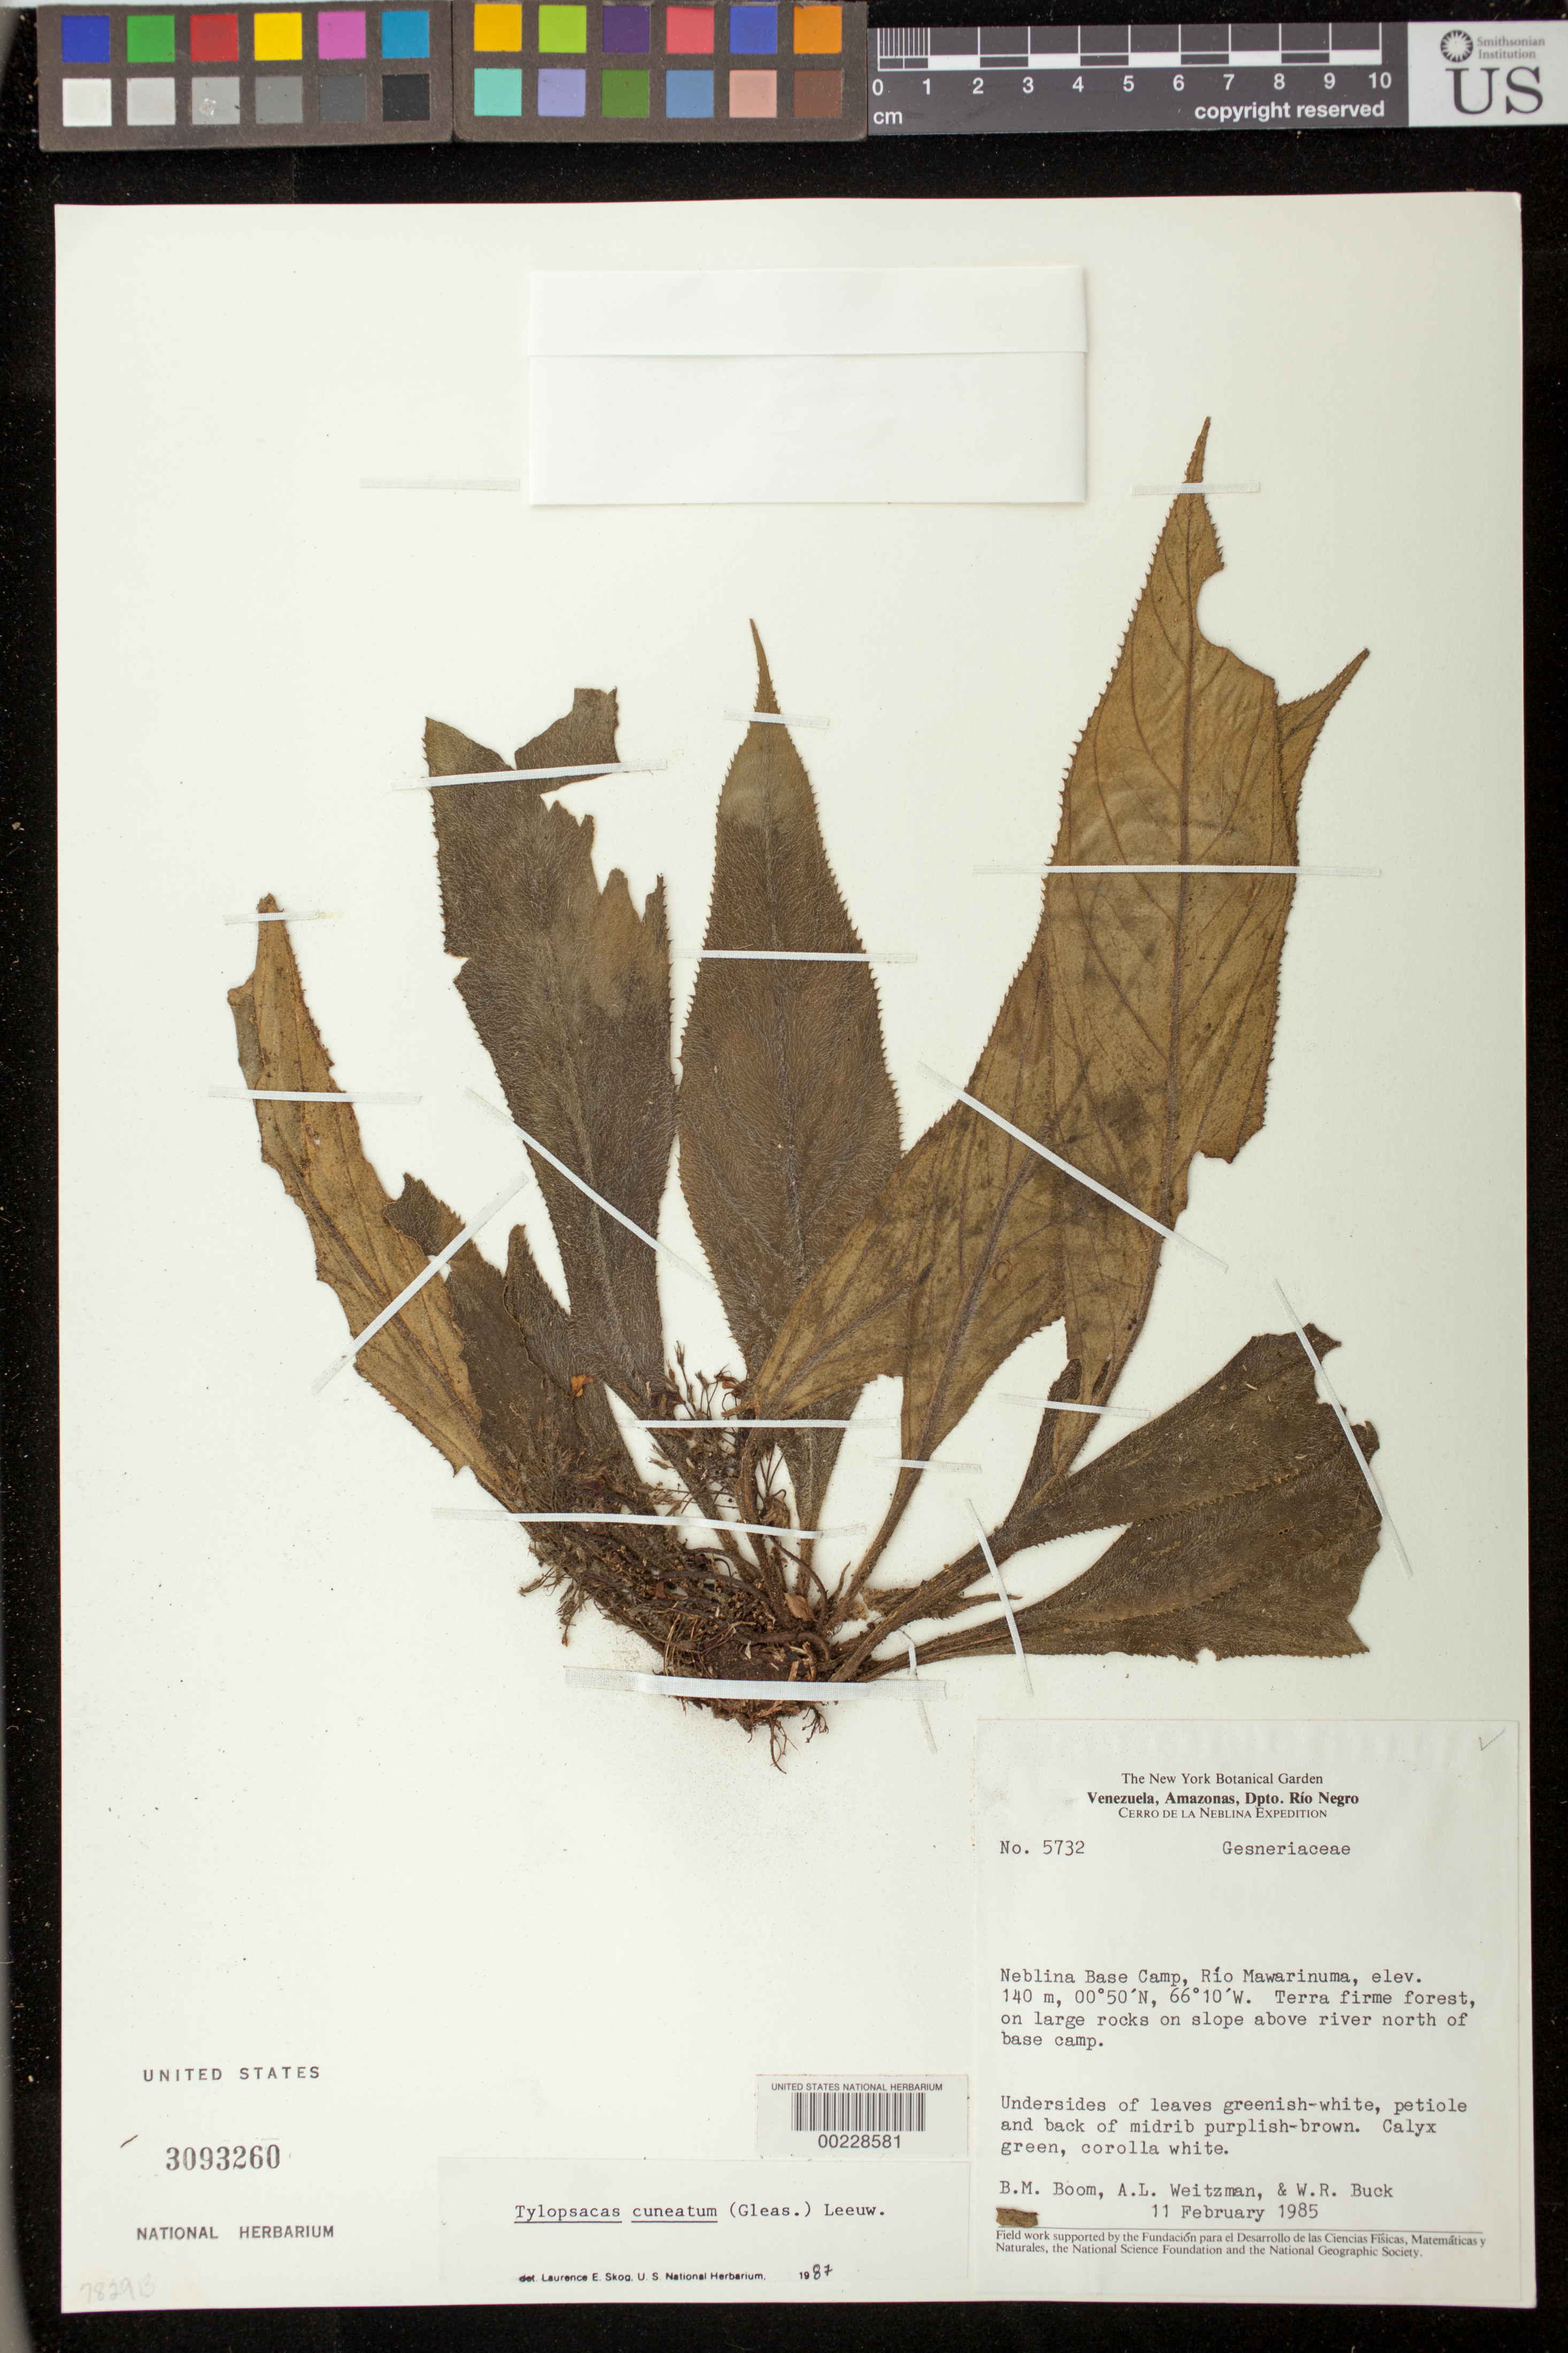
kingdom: Plantae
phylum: Tracheophyta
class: Magnoliopsida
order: Lamiales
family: Gesneriaceae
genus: Tylopsacas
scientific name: Tylopsacas cuneata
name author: (Gleason) Leeuwenb.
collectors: B. M. Boom, A. L. Weitzman & C. Brewer-Carias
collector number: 5732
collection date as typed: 11 Feb 1985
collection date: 1985-02-11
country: Venezuela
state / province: Amazonas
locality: Dept Rio Negro, Neblina base camp, Rio Mawarinuma, N of camp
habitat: Terra firme forest, on big rocks on slope above river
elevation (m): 140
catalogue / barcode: US 3093260